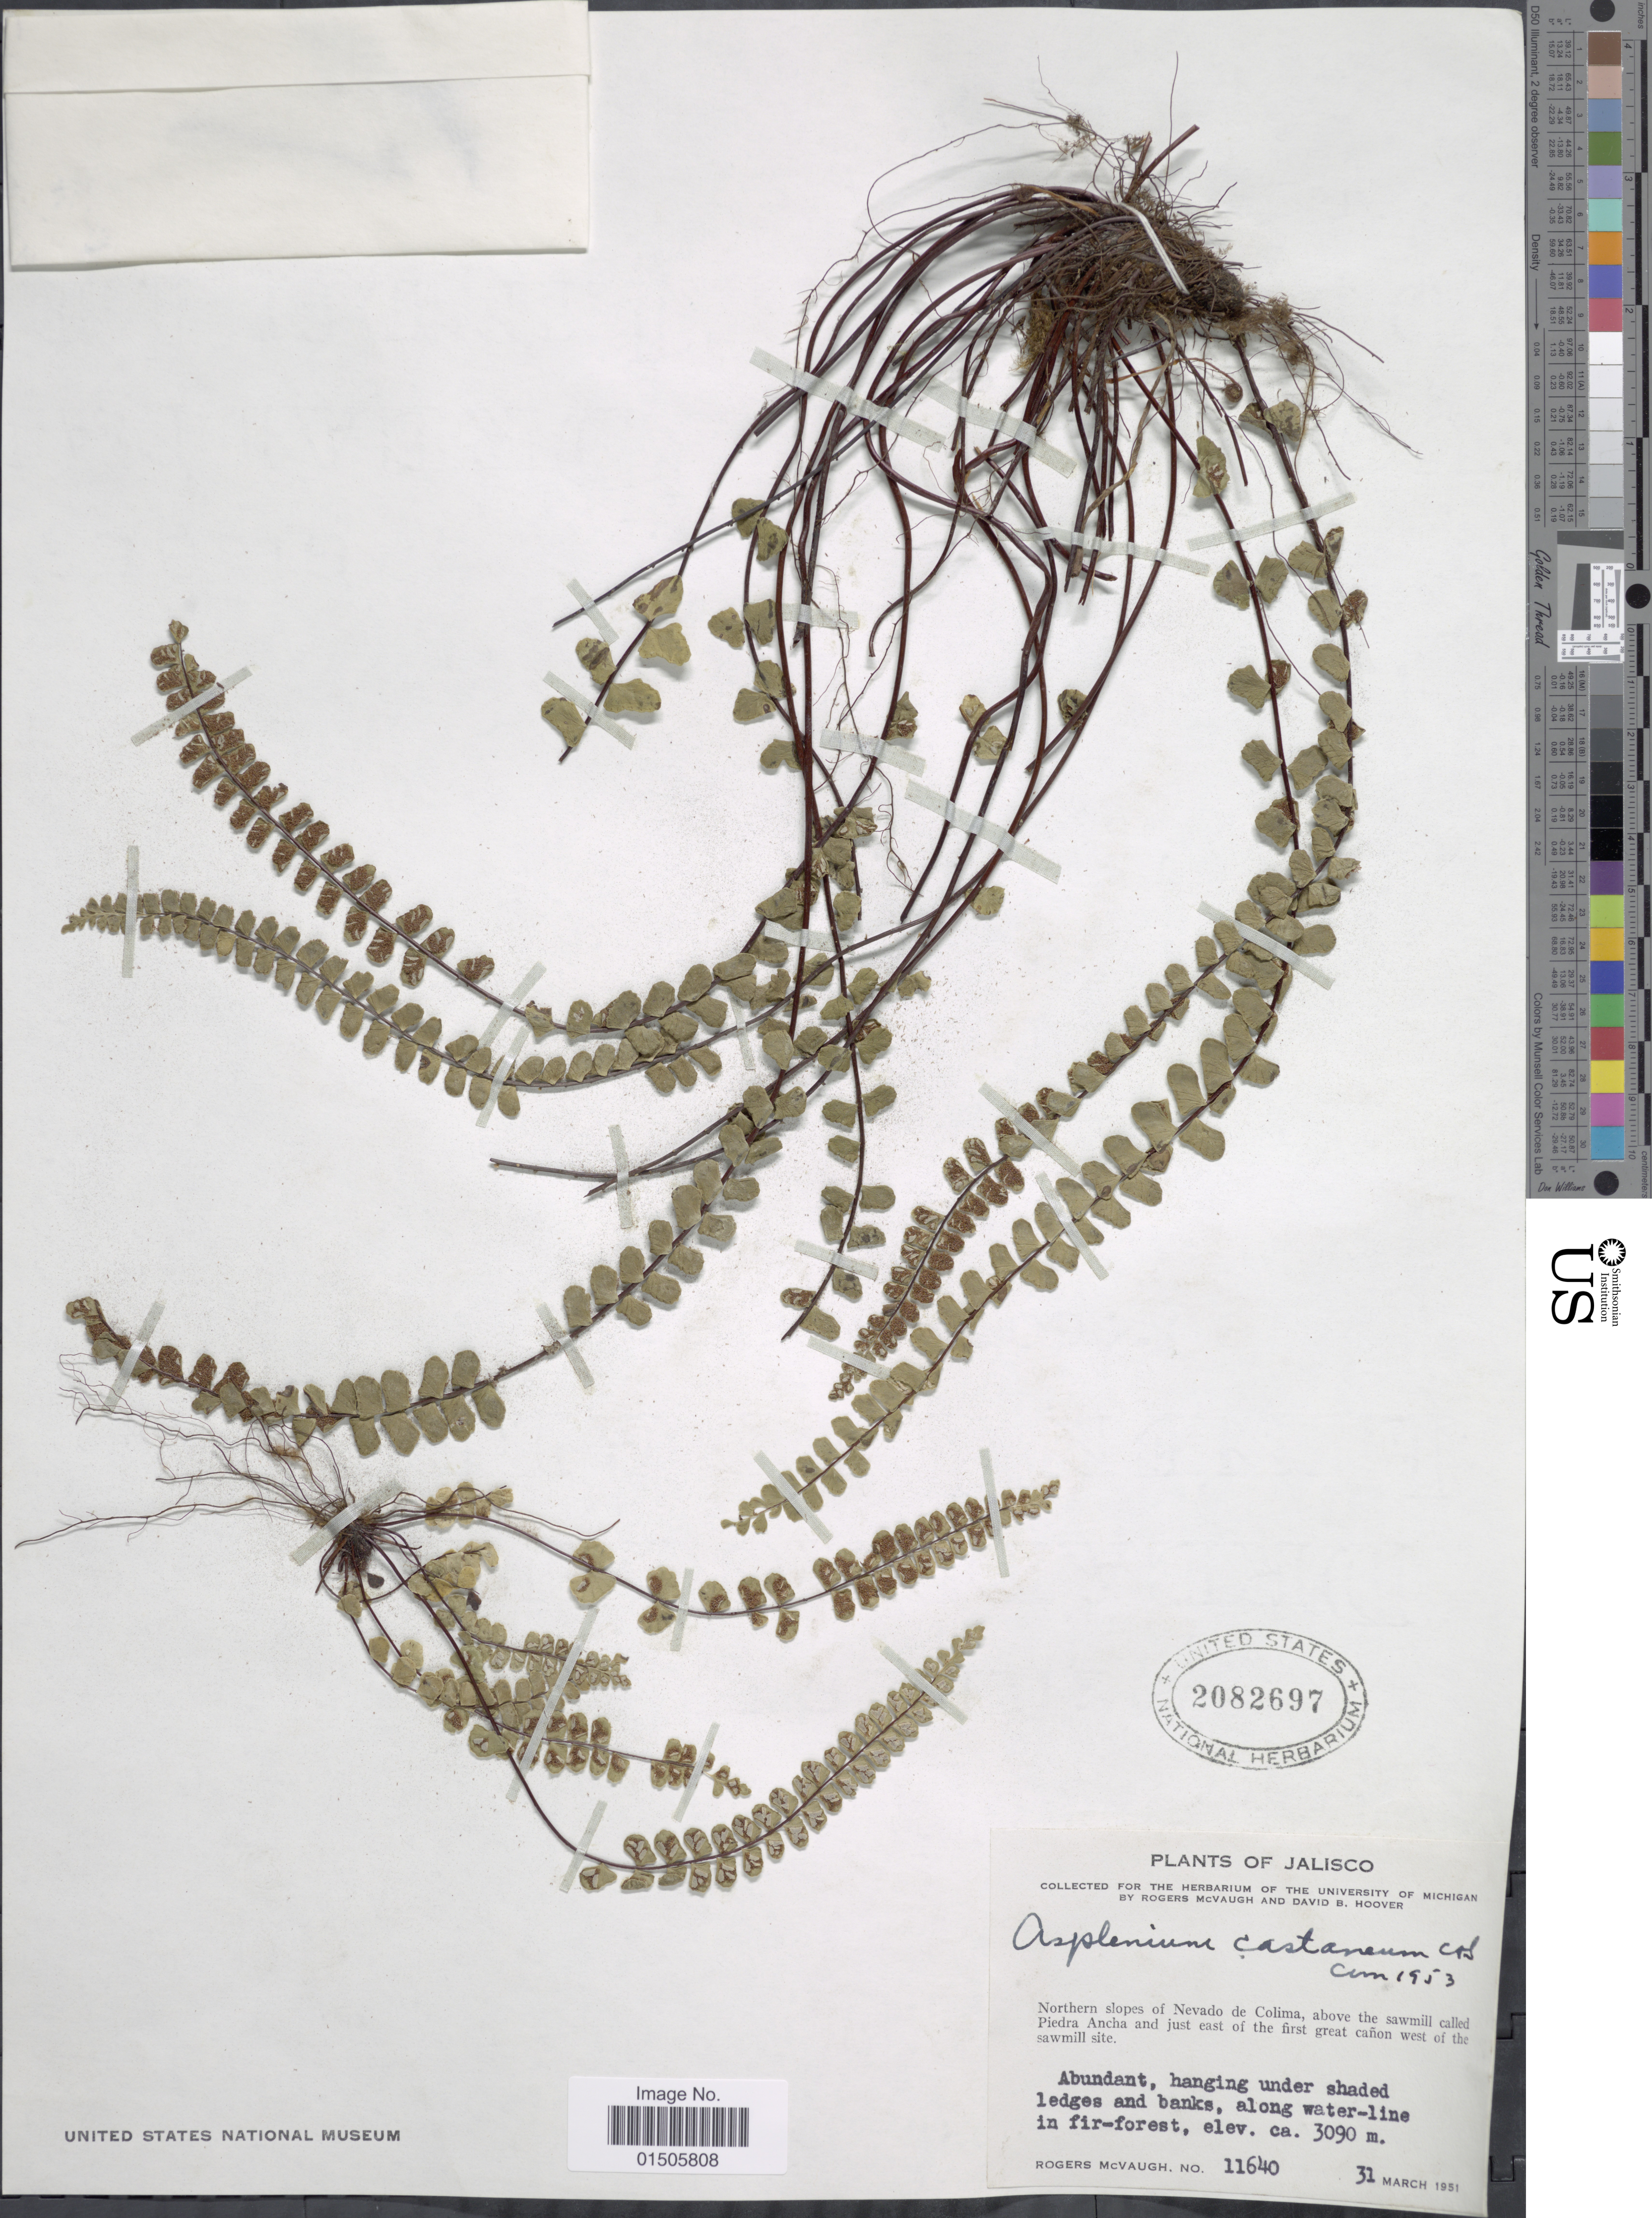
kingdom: Plantae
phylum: Tracheophyta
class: Polypodiopsida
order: Polypodiales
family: Aspleniaceae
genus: Asplenium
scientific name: Asplenium castaneum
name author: Schltdl. & Cham.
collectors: R. McVaugh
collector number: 11640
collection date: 1951-03-31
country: Mexico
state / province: Jalisco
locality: Northern slopes of Nevado de Colima, above the sawmill called Piedra Ancha and just east of the first great canyon west of the sawmille site, abundant, hanging inder shaded ledges and banks, along waterline in for forest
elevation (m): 3090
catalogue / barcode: US 2082697